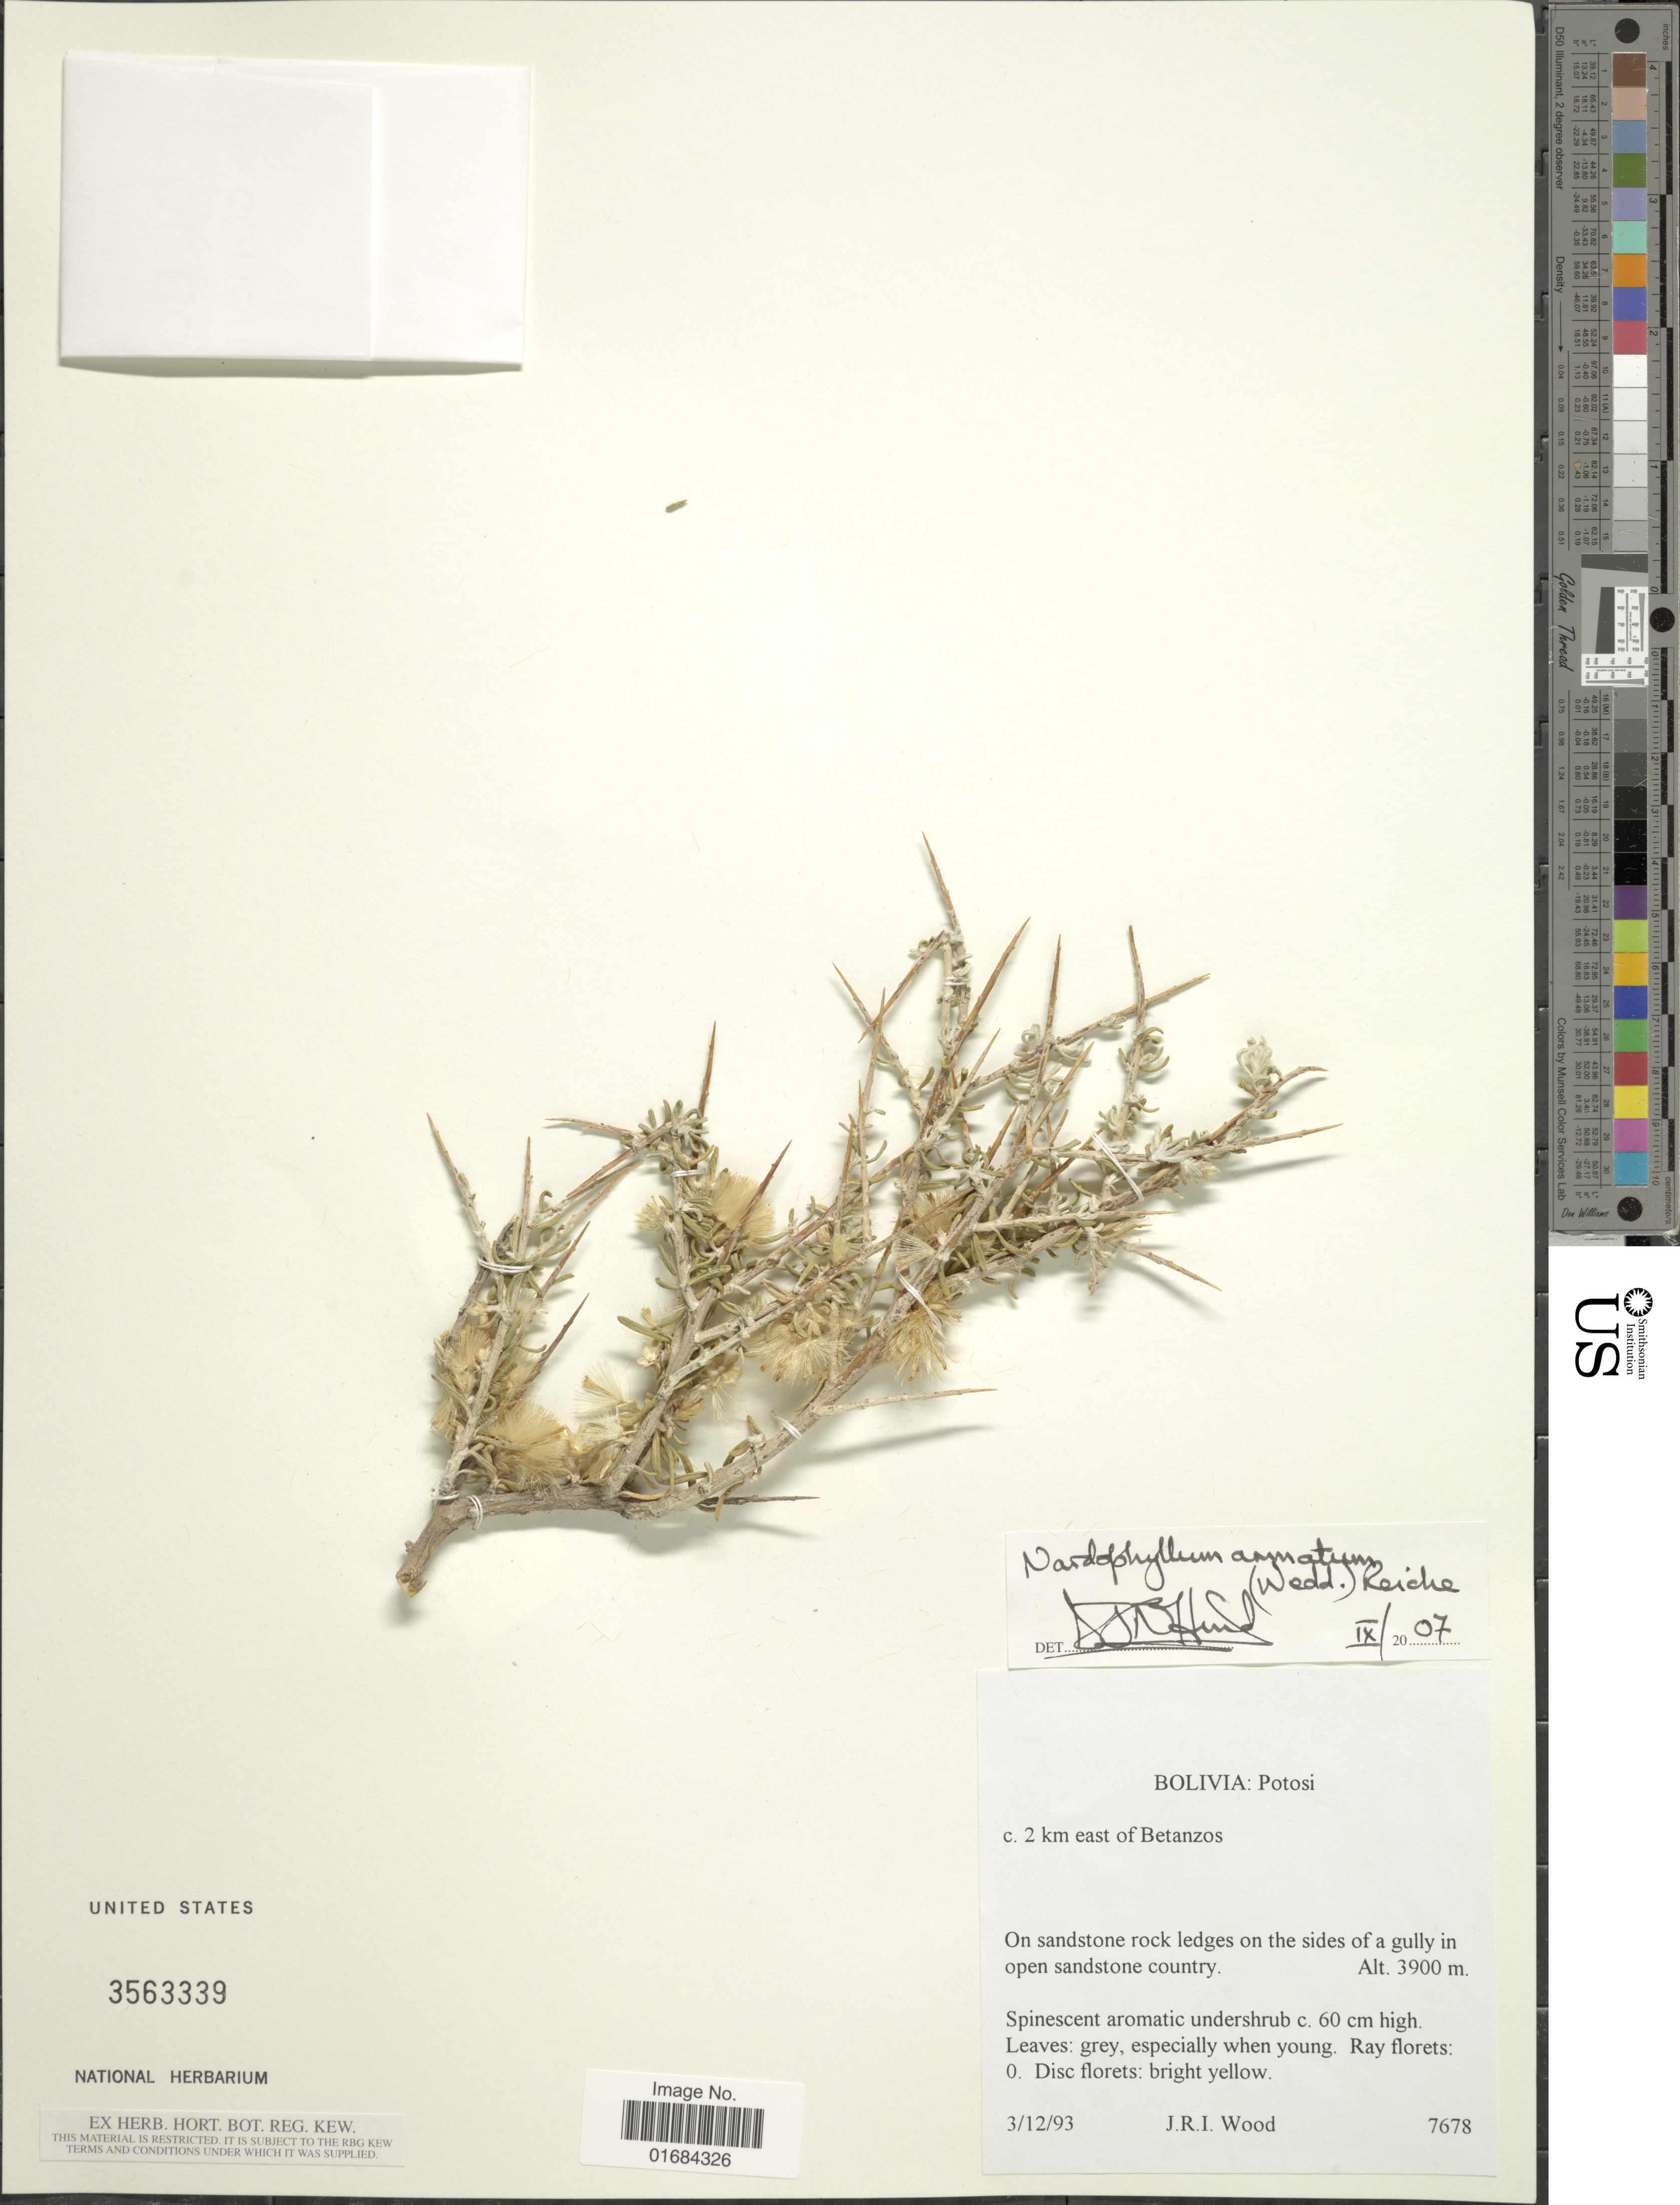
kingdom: Plantae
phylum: Tracheophyta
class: Magnoliopsida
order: Asterales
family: Asteraceae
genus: Ocyroe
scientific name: Ocyroe armata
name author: (Wedd.) Bonif.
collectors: J. R. I. Wood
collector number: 7678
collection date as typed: Transcribed d/m/y: 3/12/93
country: Bolivia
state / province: Potosi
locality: On sandstone rock ledges on the side of a gully in open sandstone country.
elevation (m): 3900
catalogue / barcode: US 3563339